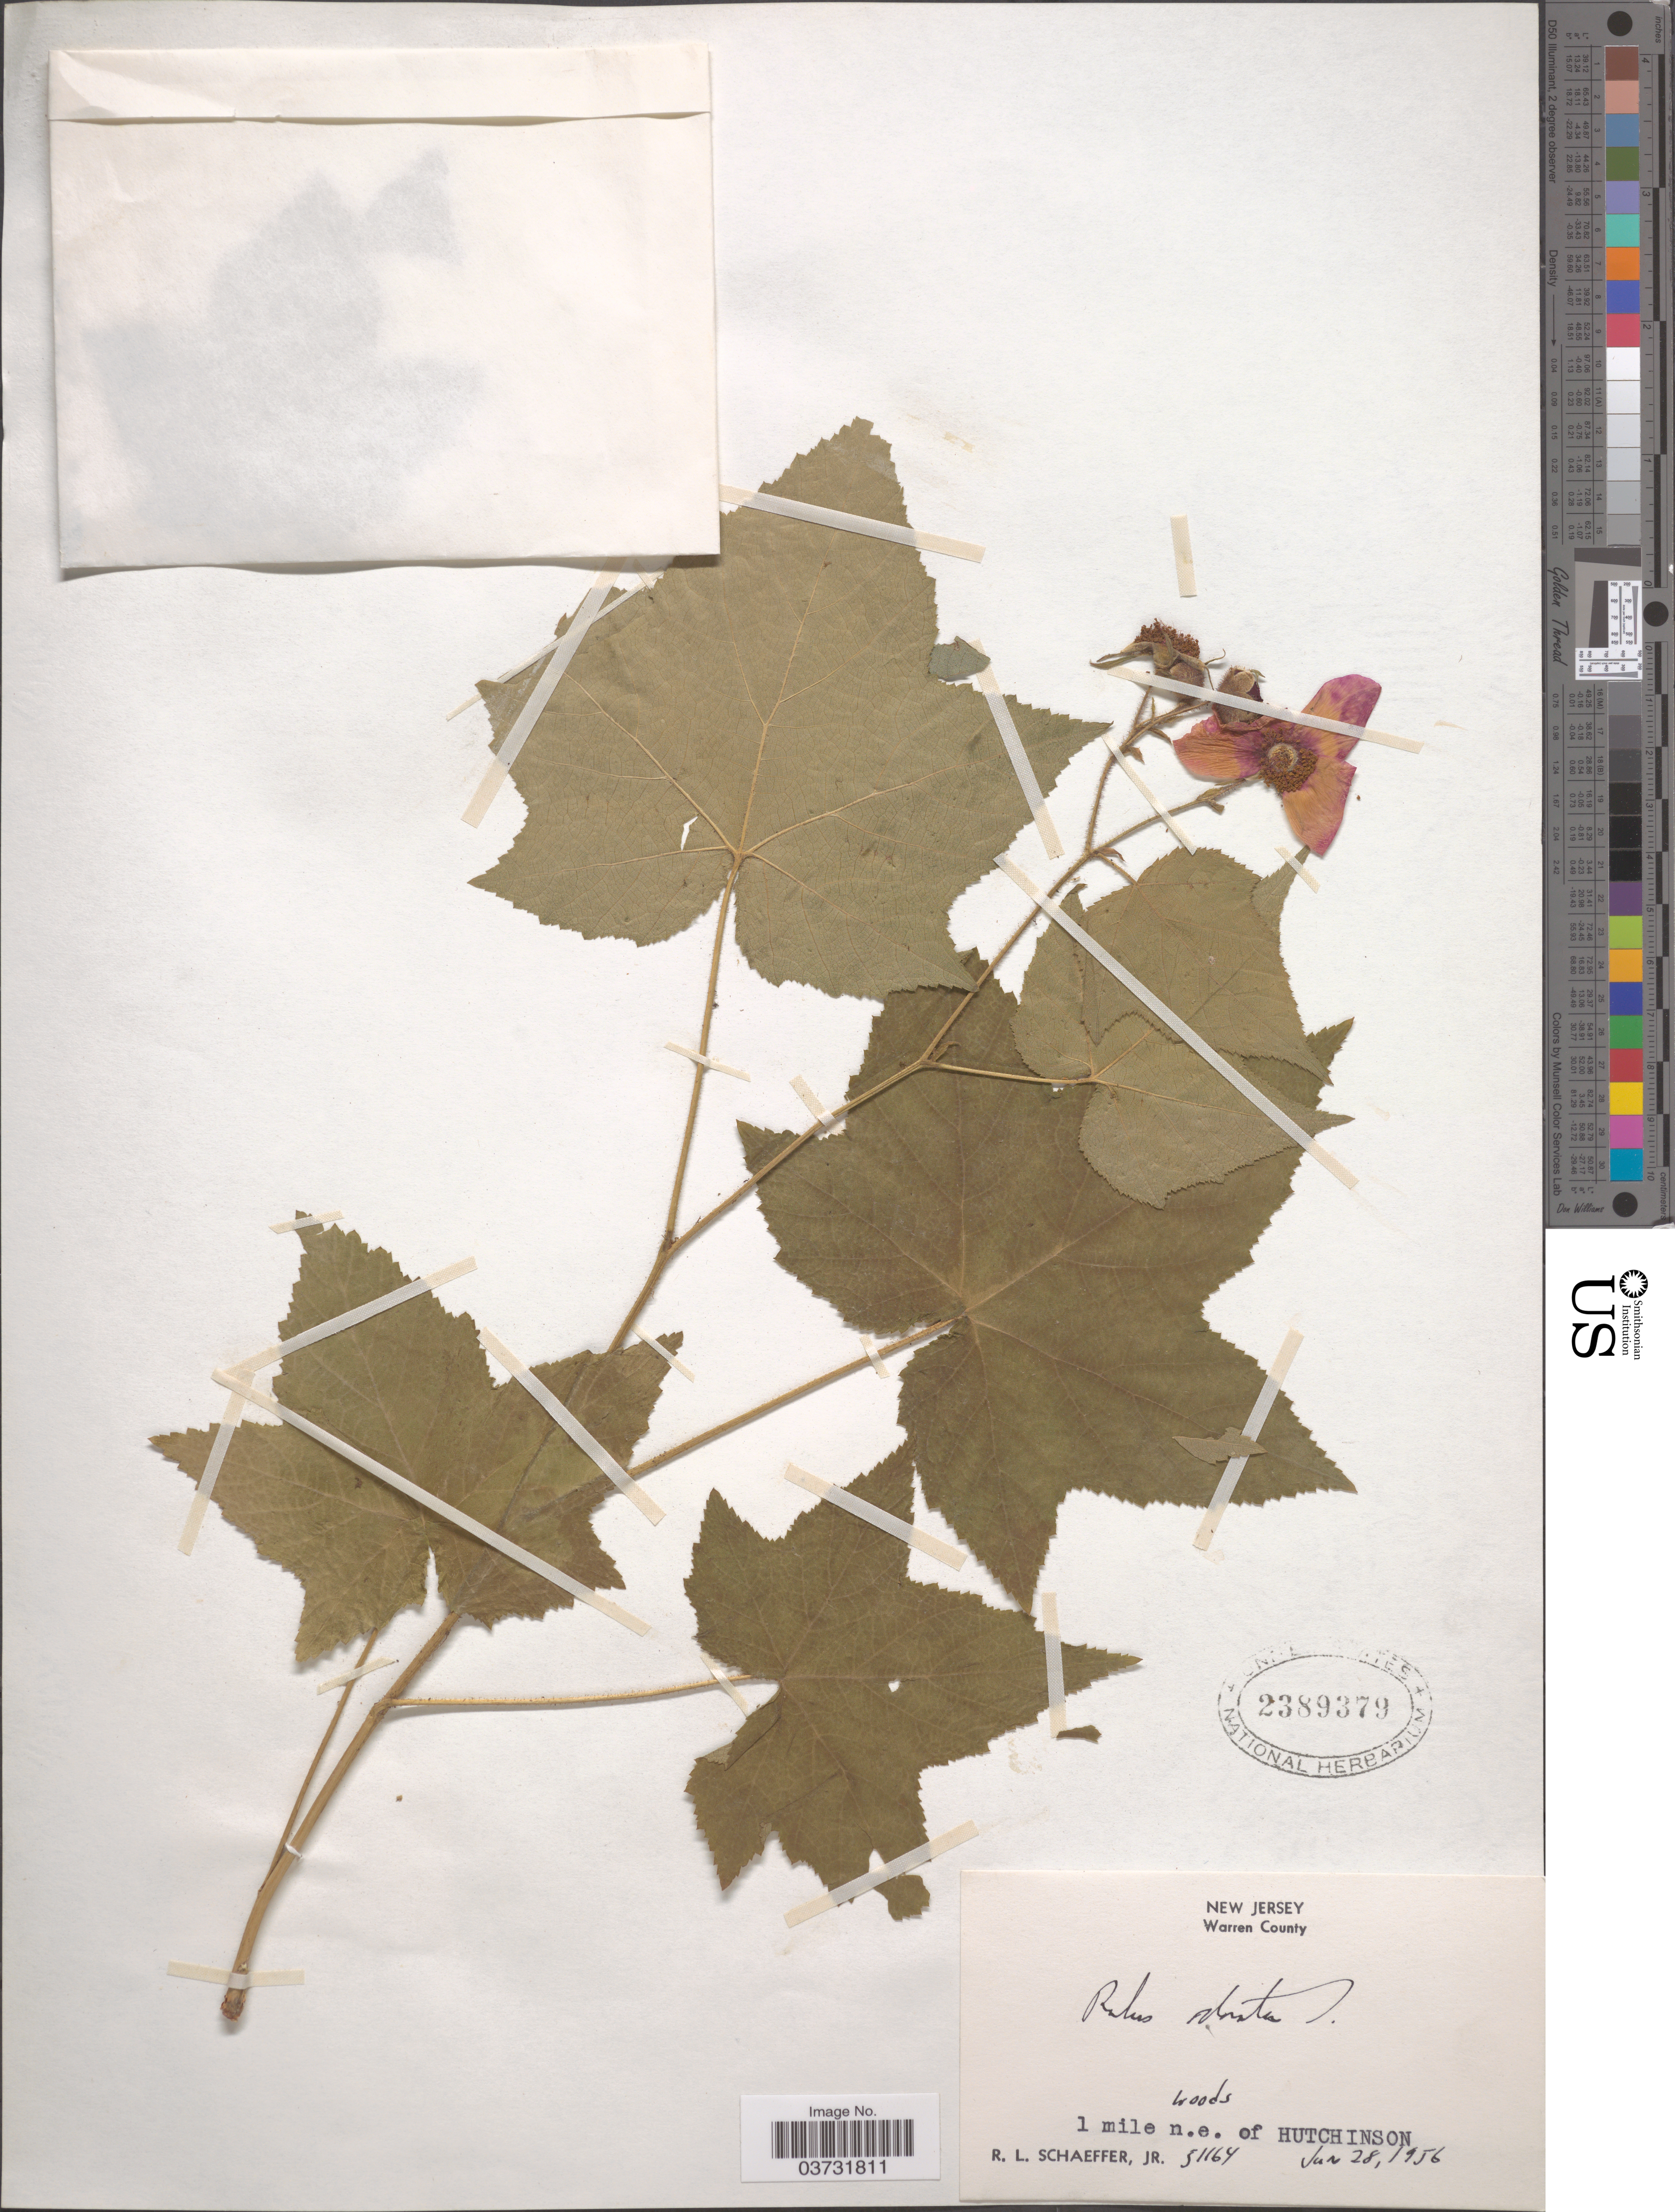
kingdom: Plantae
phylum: Tracheophyta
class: Magnoliopsida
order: Rosales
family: Rosaceae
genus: Rubus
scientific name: Rubus odoratus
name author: L.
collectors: R. L. Schaeffer Jr.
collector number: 51164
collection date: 1956-06-28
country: United States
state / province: New Jersey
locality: Warren County. 1 mile n.e. of Hutchinson.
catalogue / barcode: US 2389379